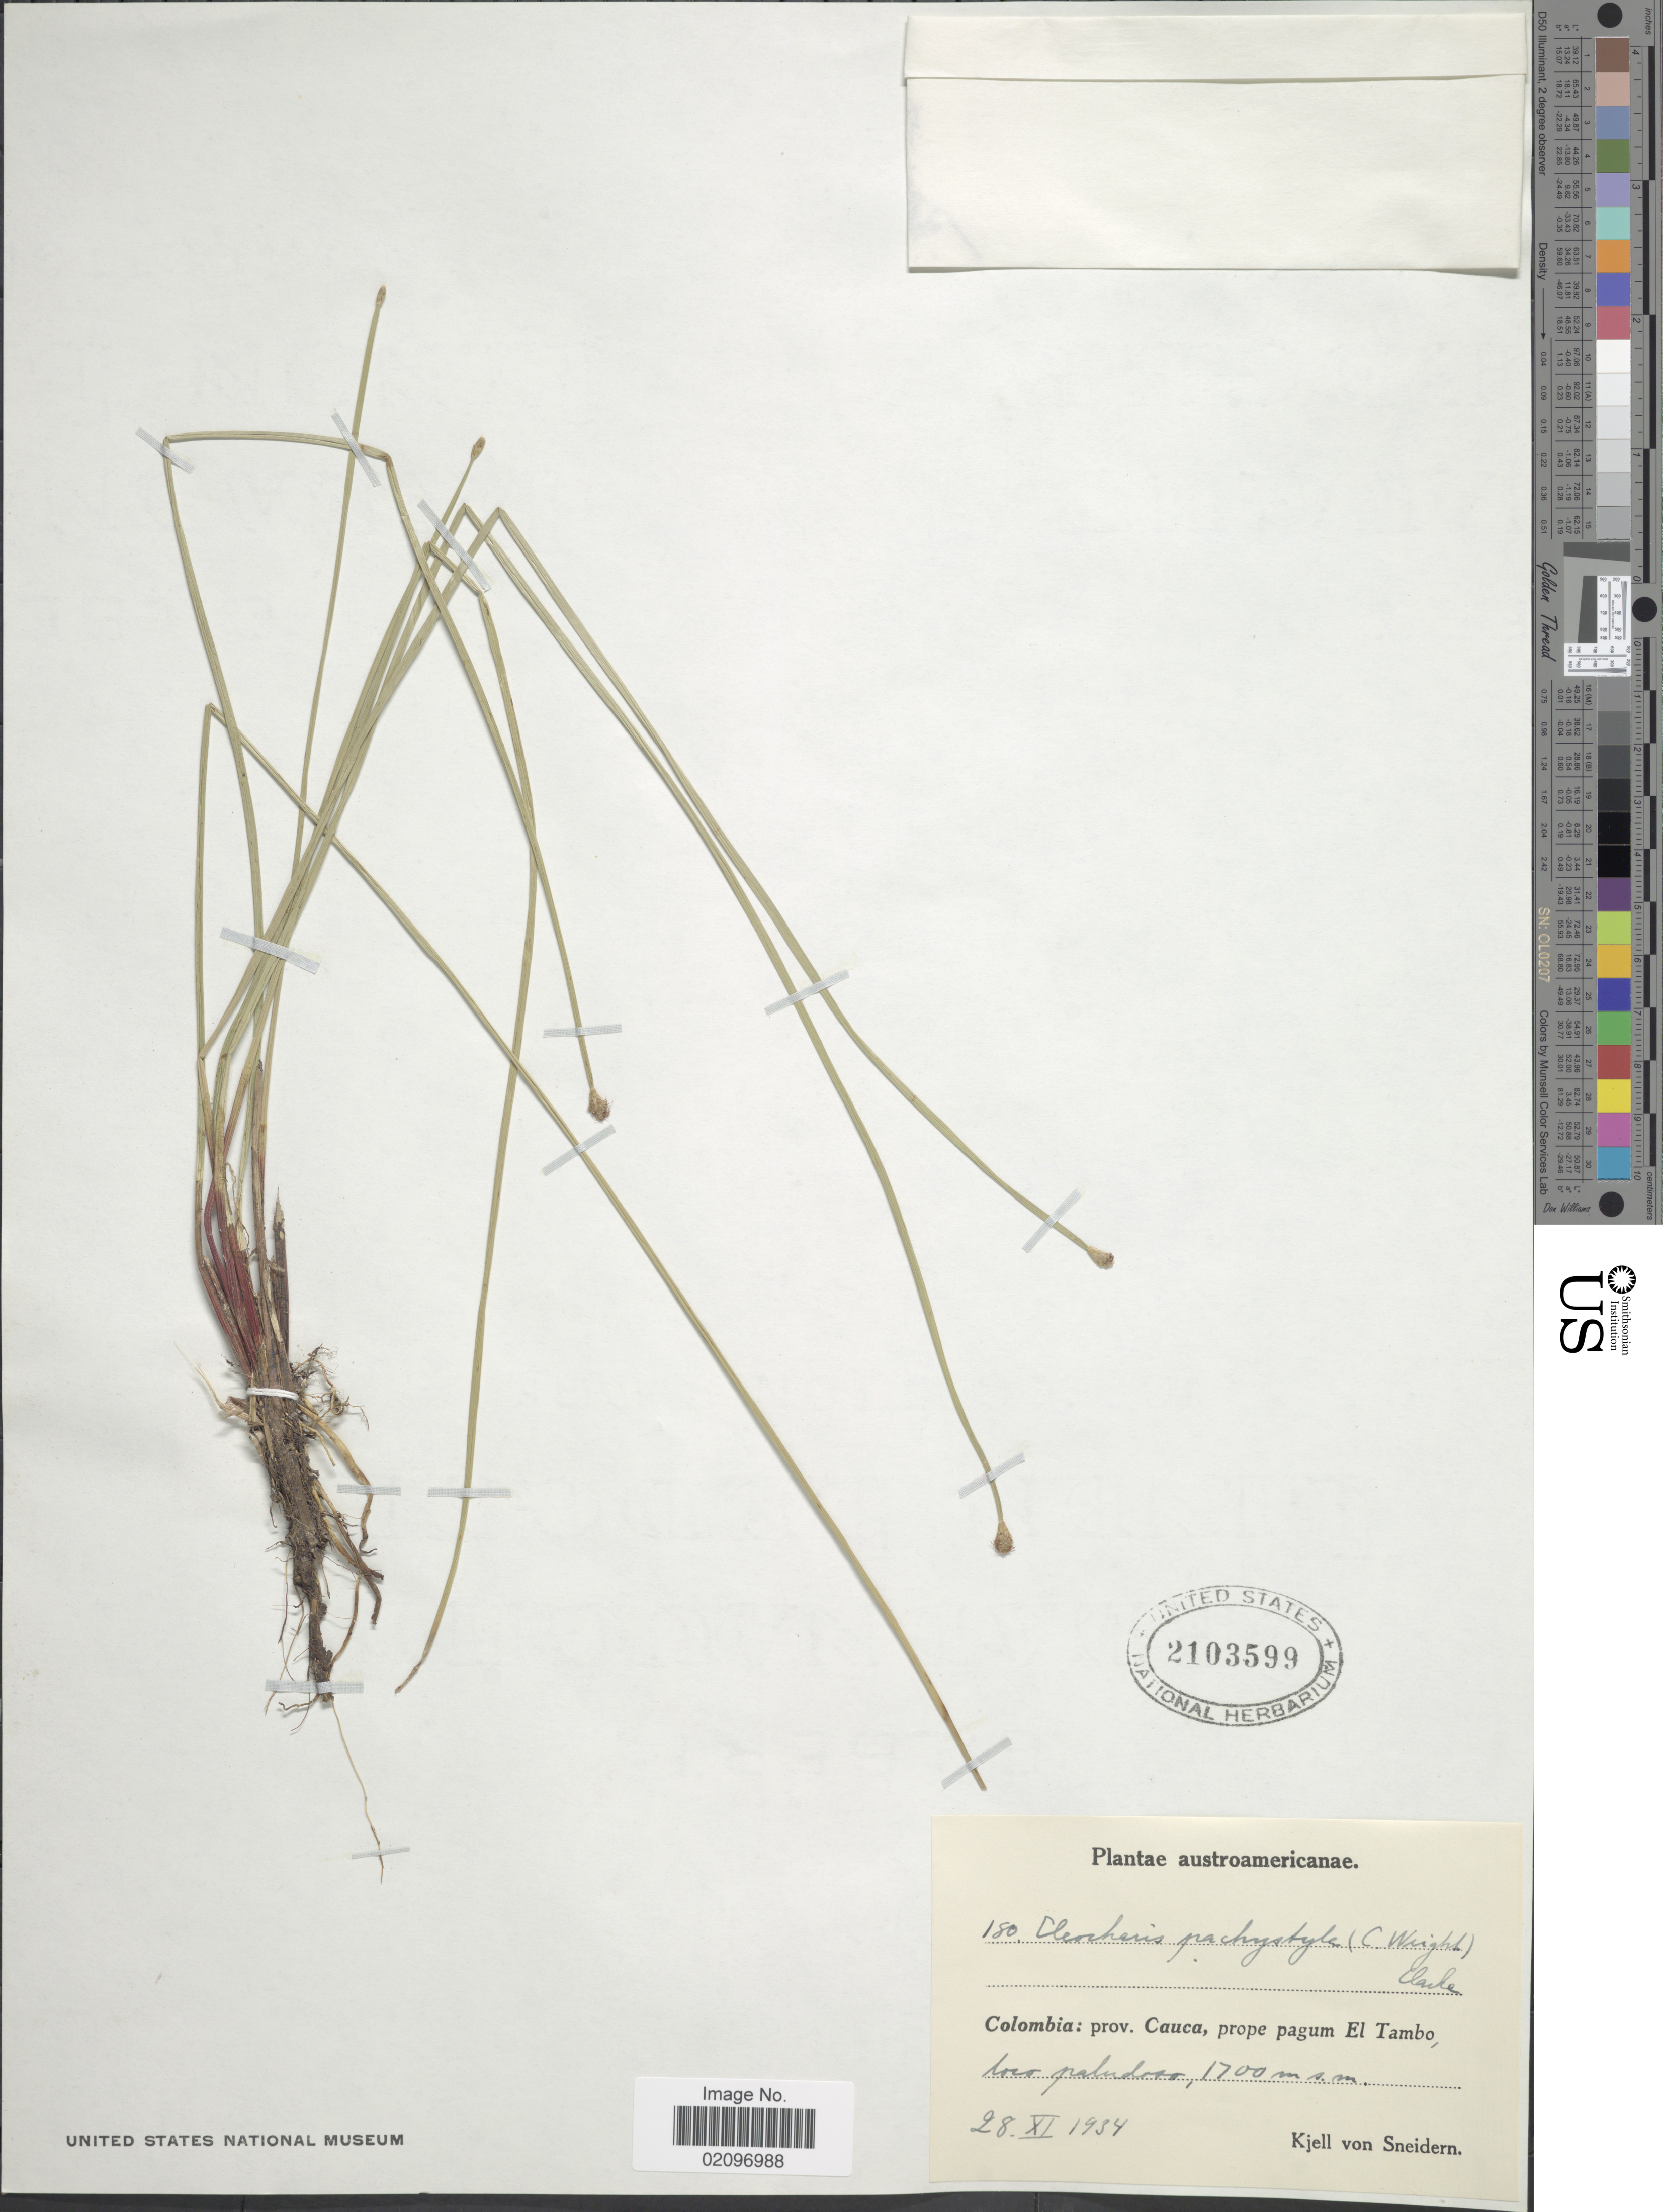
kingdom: Plantae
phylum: Tracheophyta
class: Liliopsida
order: Poales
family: Cyperaceae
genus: Eleocharis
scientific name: Eleocharis pachystyla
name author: (C. Wright) C.B. Clarke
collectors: K. von Sneidern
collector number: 180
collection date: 1934-11-28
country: Colombia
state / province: Cauca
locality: Prope pagum El Tambo, loco paludoso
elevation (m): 1700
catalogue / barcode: US 2103599